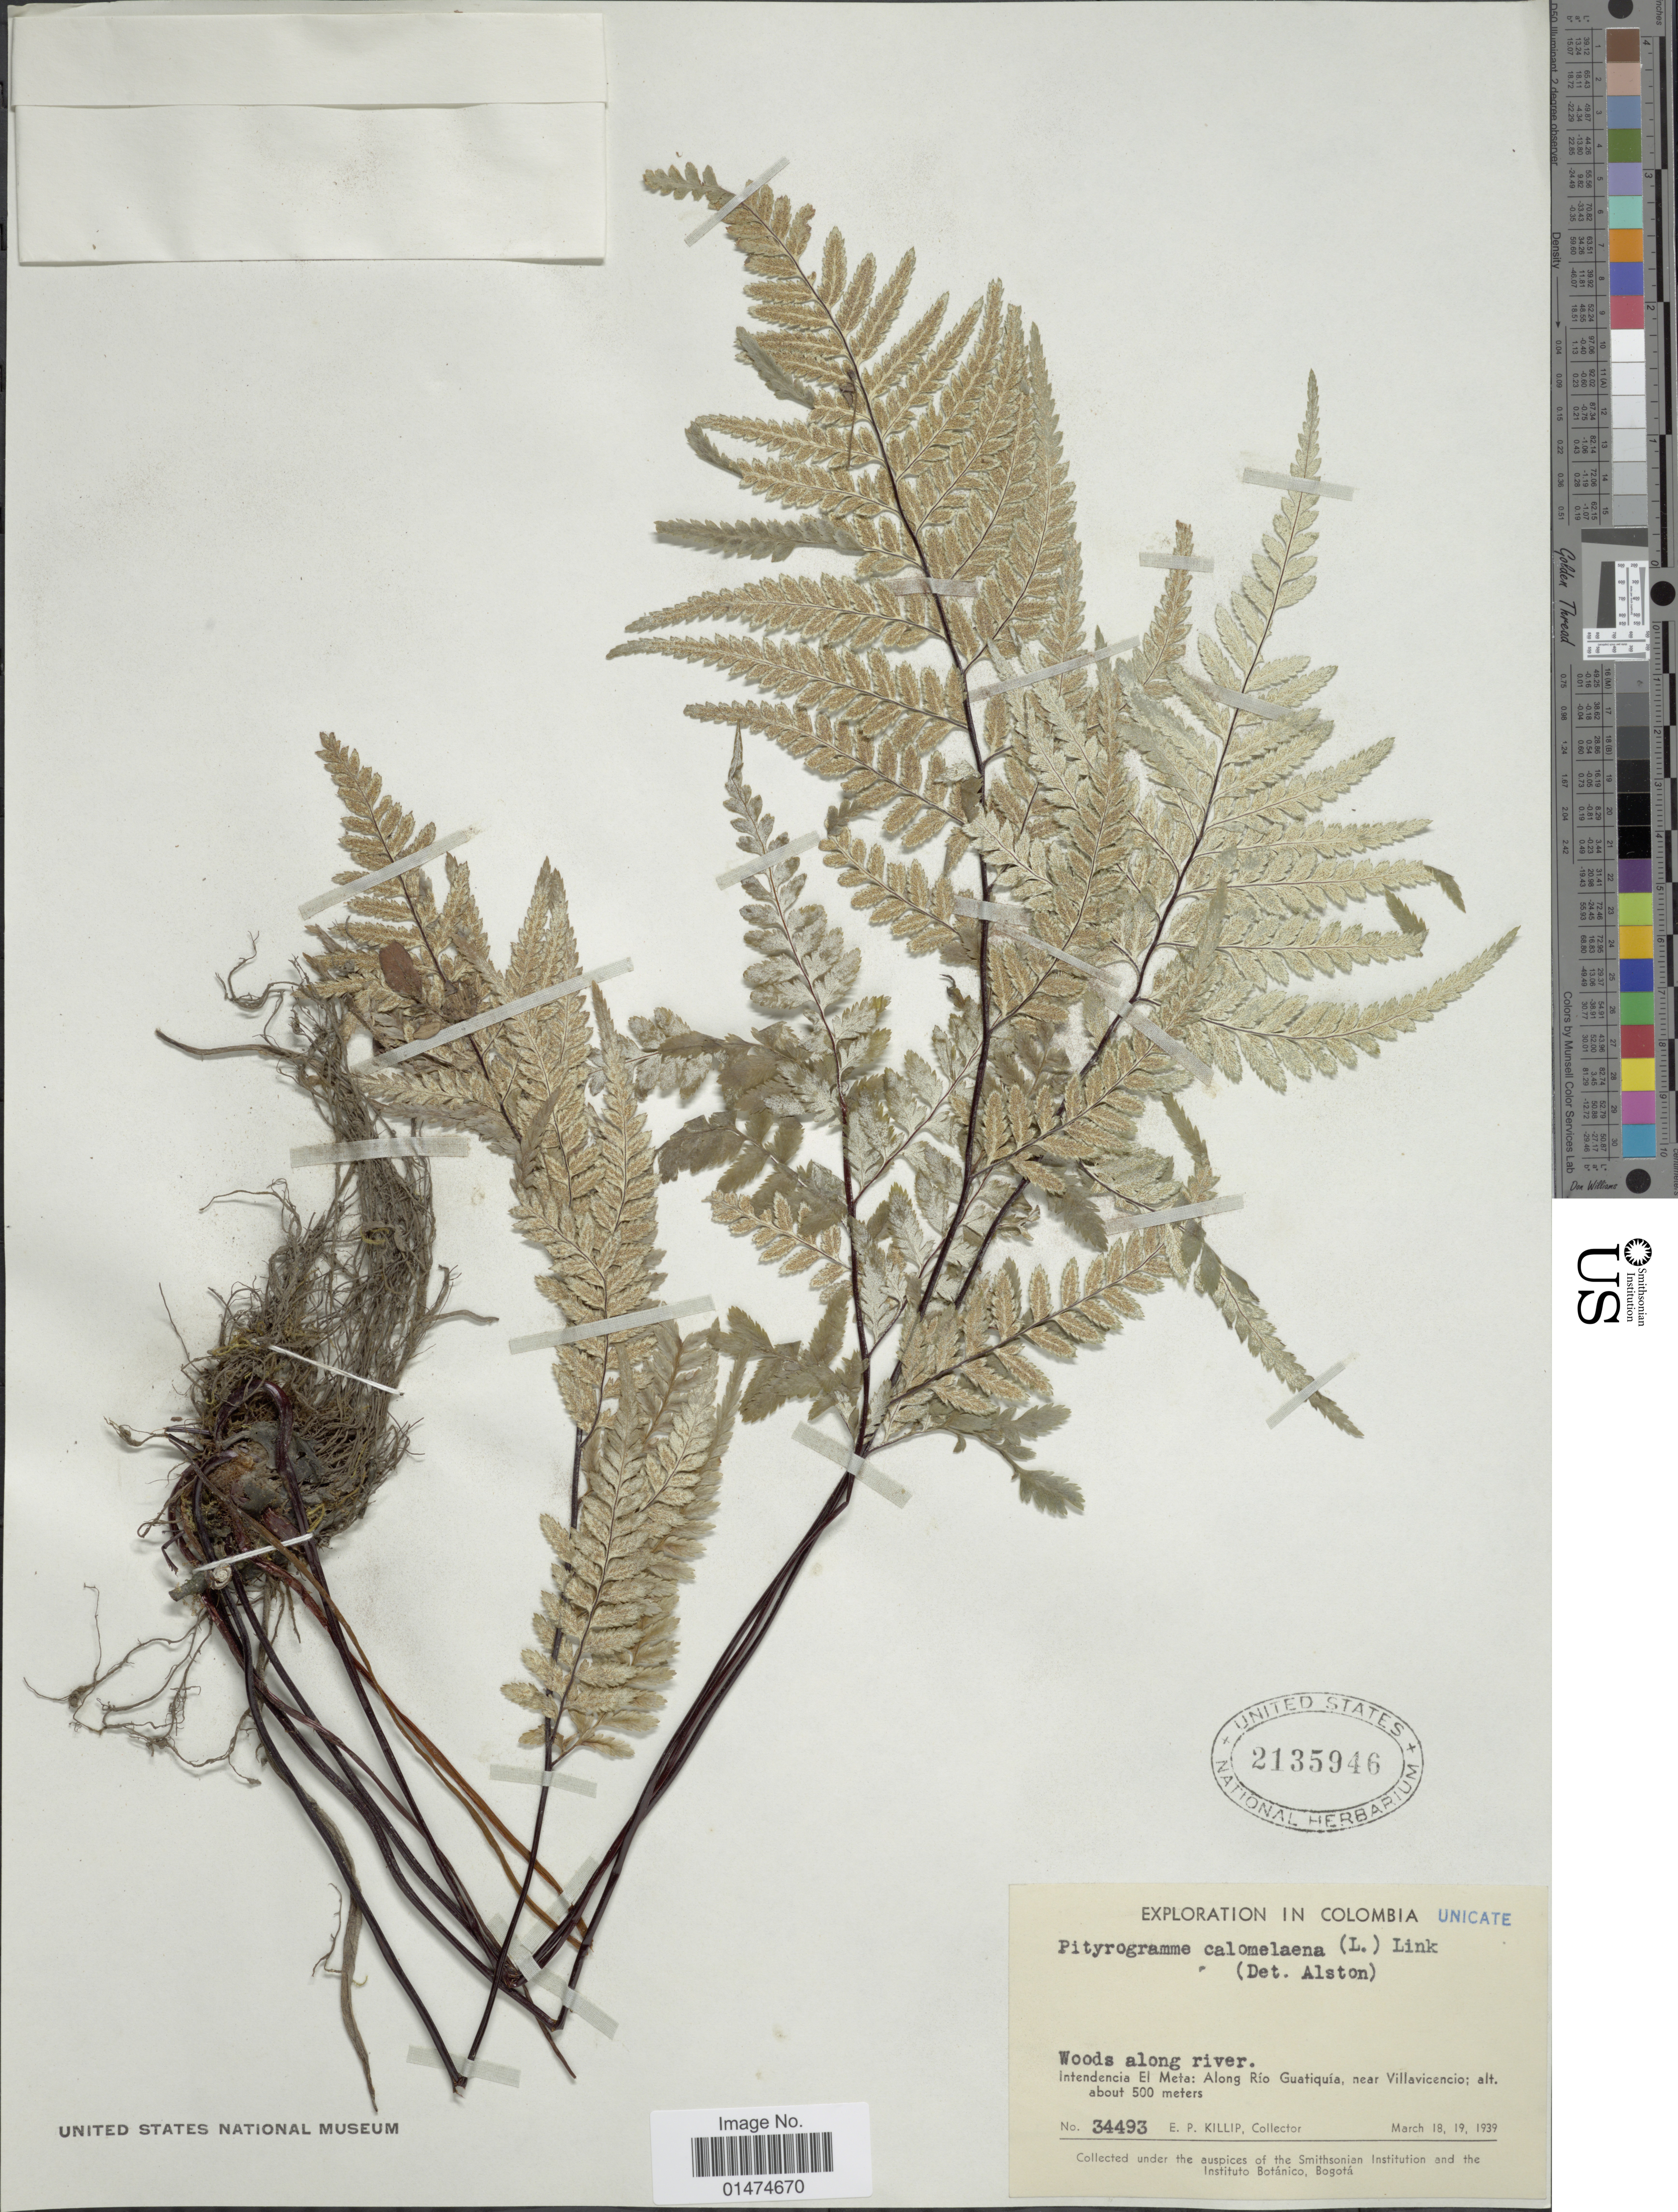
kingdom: Plantae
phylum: Tracheophyta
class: Polypodiopsida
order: Polypodiales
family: Pteridaceae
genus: Pityrogramma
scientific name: Pityrogramma calomelanos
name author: (L.) Link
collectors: E. P. Killip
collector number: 34493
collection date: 1939-03-18/1939-03-19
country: Colombia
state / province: Meta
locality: Intendencia El Meta: Along Rio Guatique, near Villavicencio.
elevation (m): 500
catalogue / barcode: US 2135946